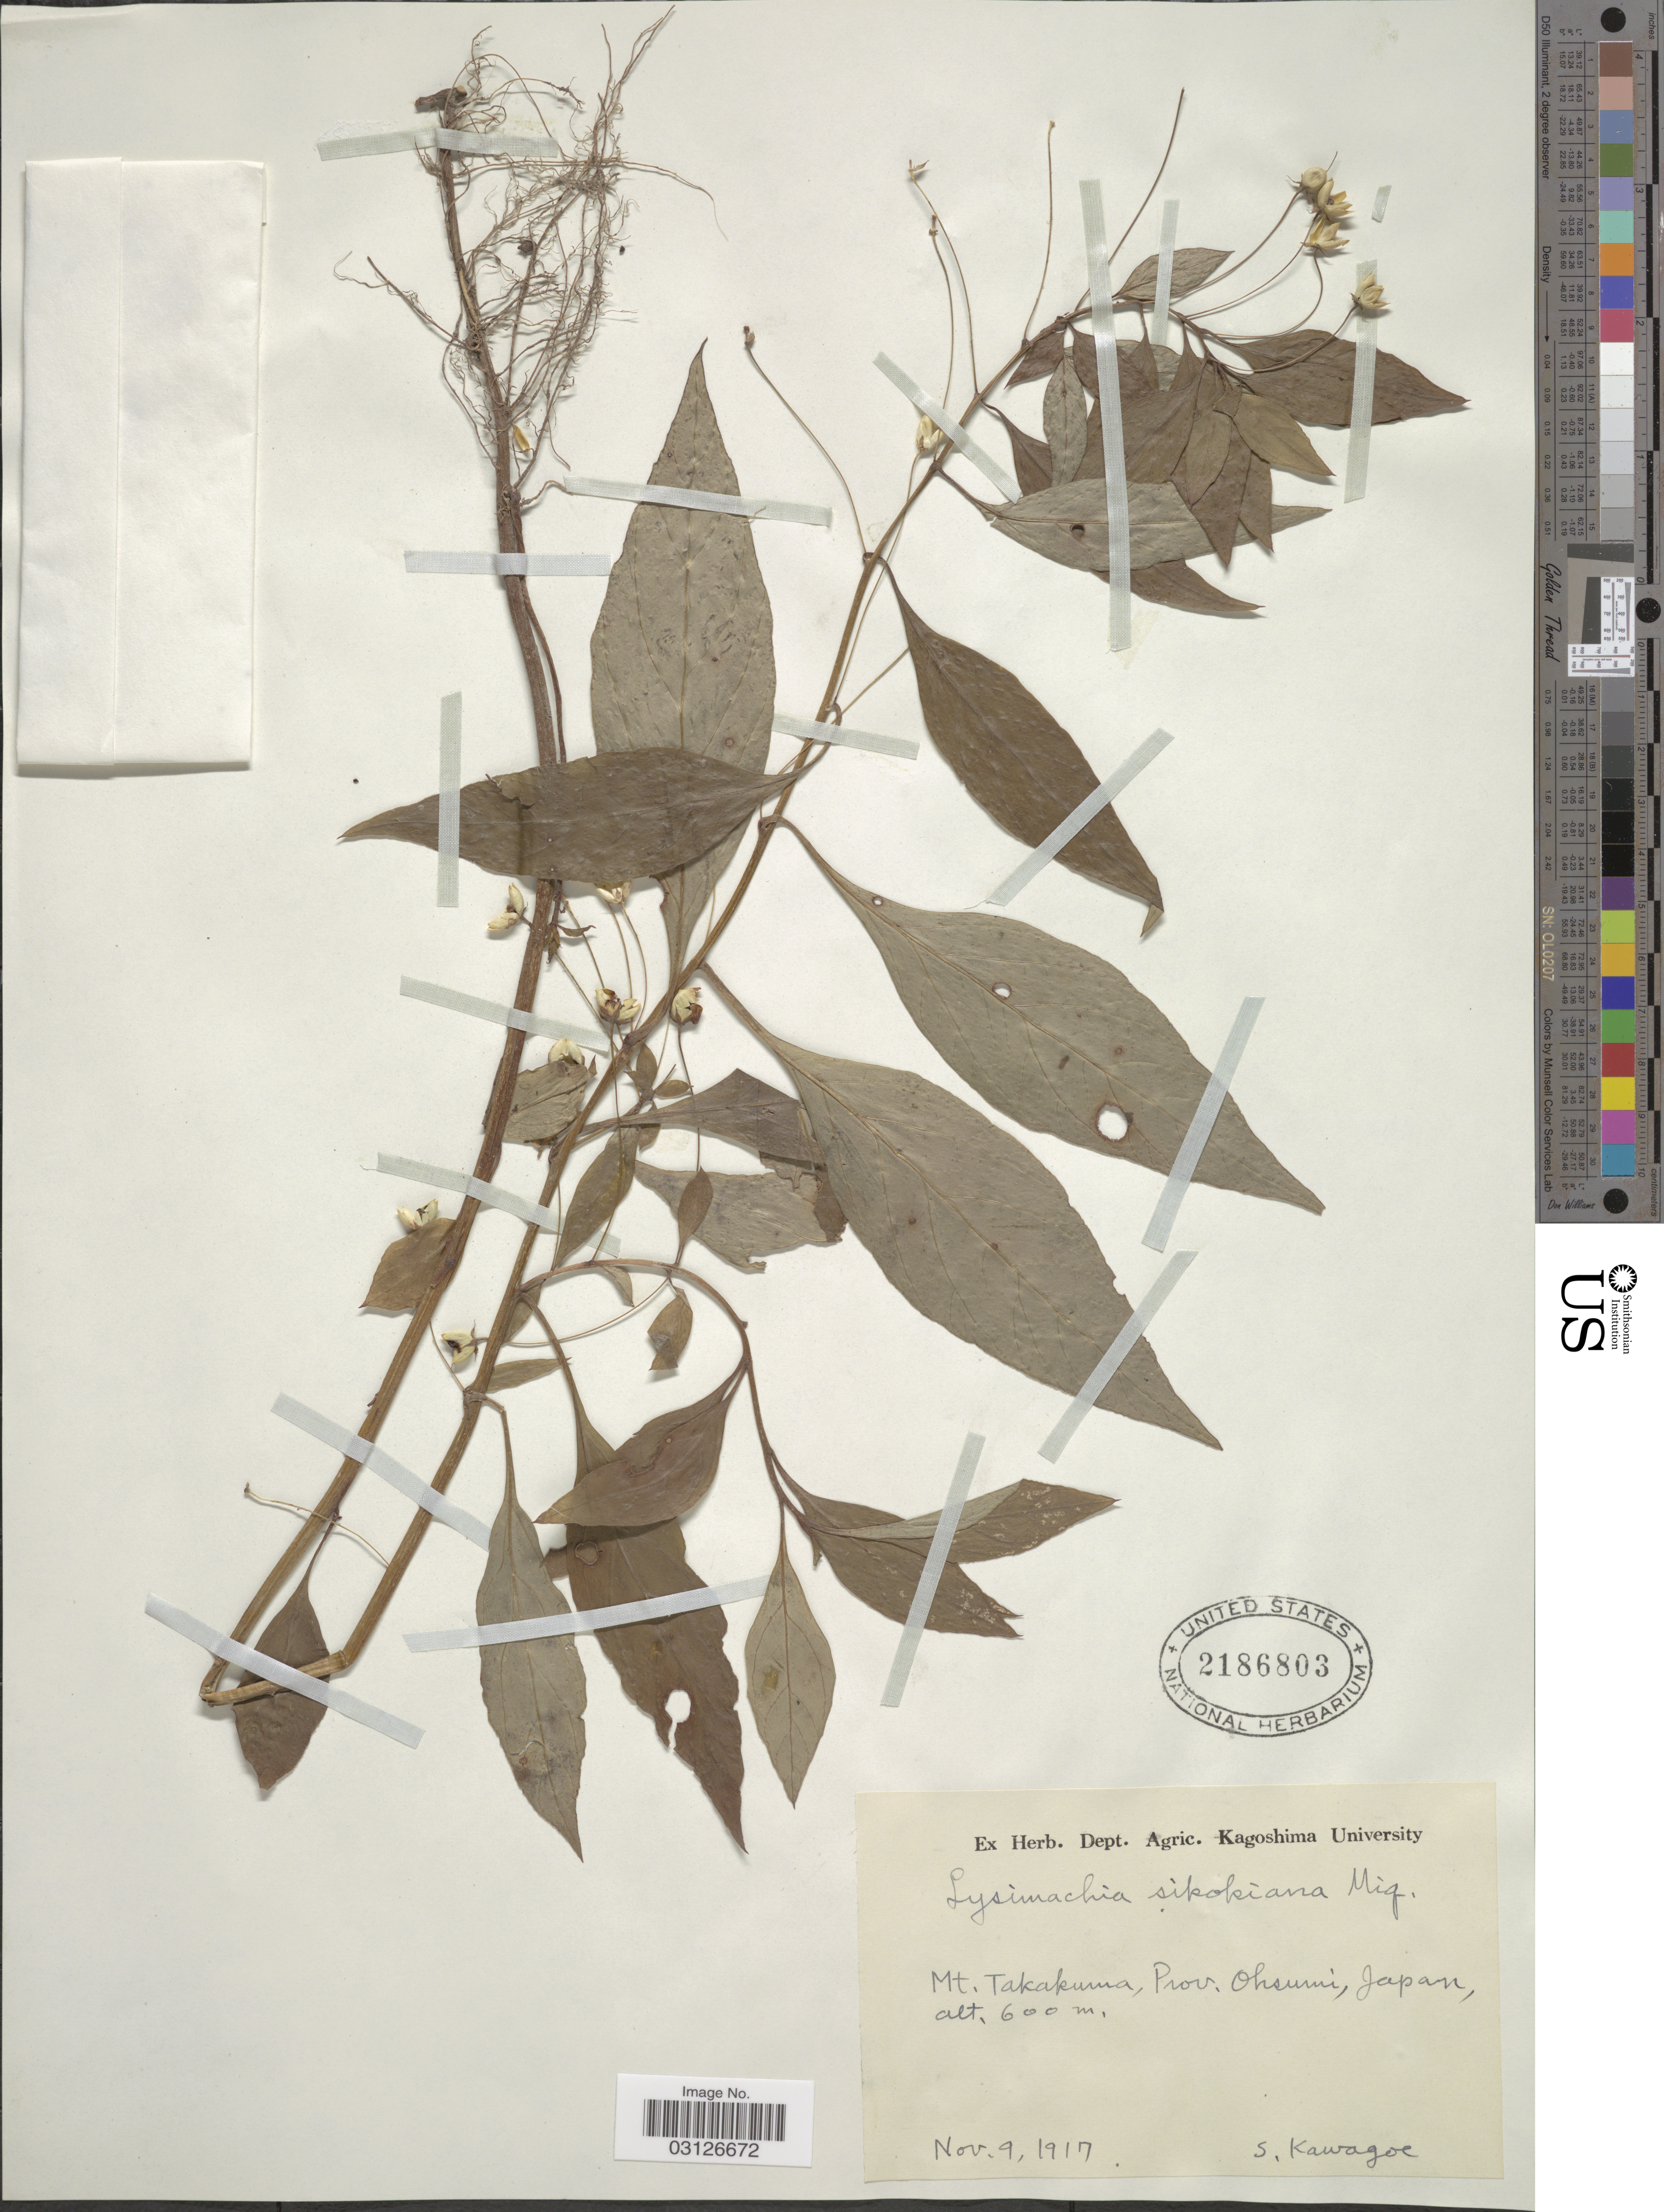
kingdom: Plantae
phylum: Tracheophyta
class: Magnoliopsida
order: Ericales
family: Primulaceae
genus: Lysimachia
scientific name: Lysimachia sikokiana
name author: Miq.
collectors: S. Kawagoe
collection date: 1917-11-09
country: Japan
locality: Mt. Takakuma, Prov. Ohsumi.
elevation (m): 600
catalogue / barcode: US 2186803